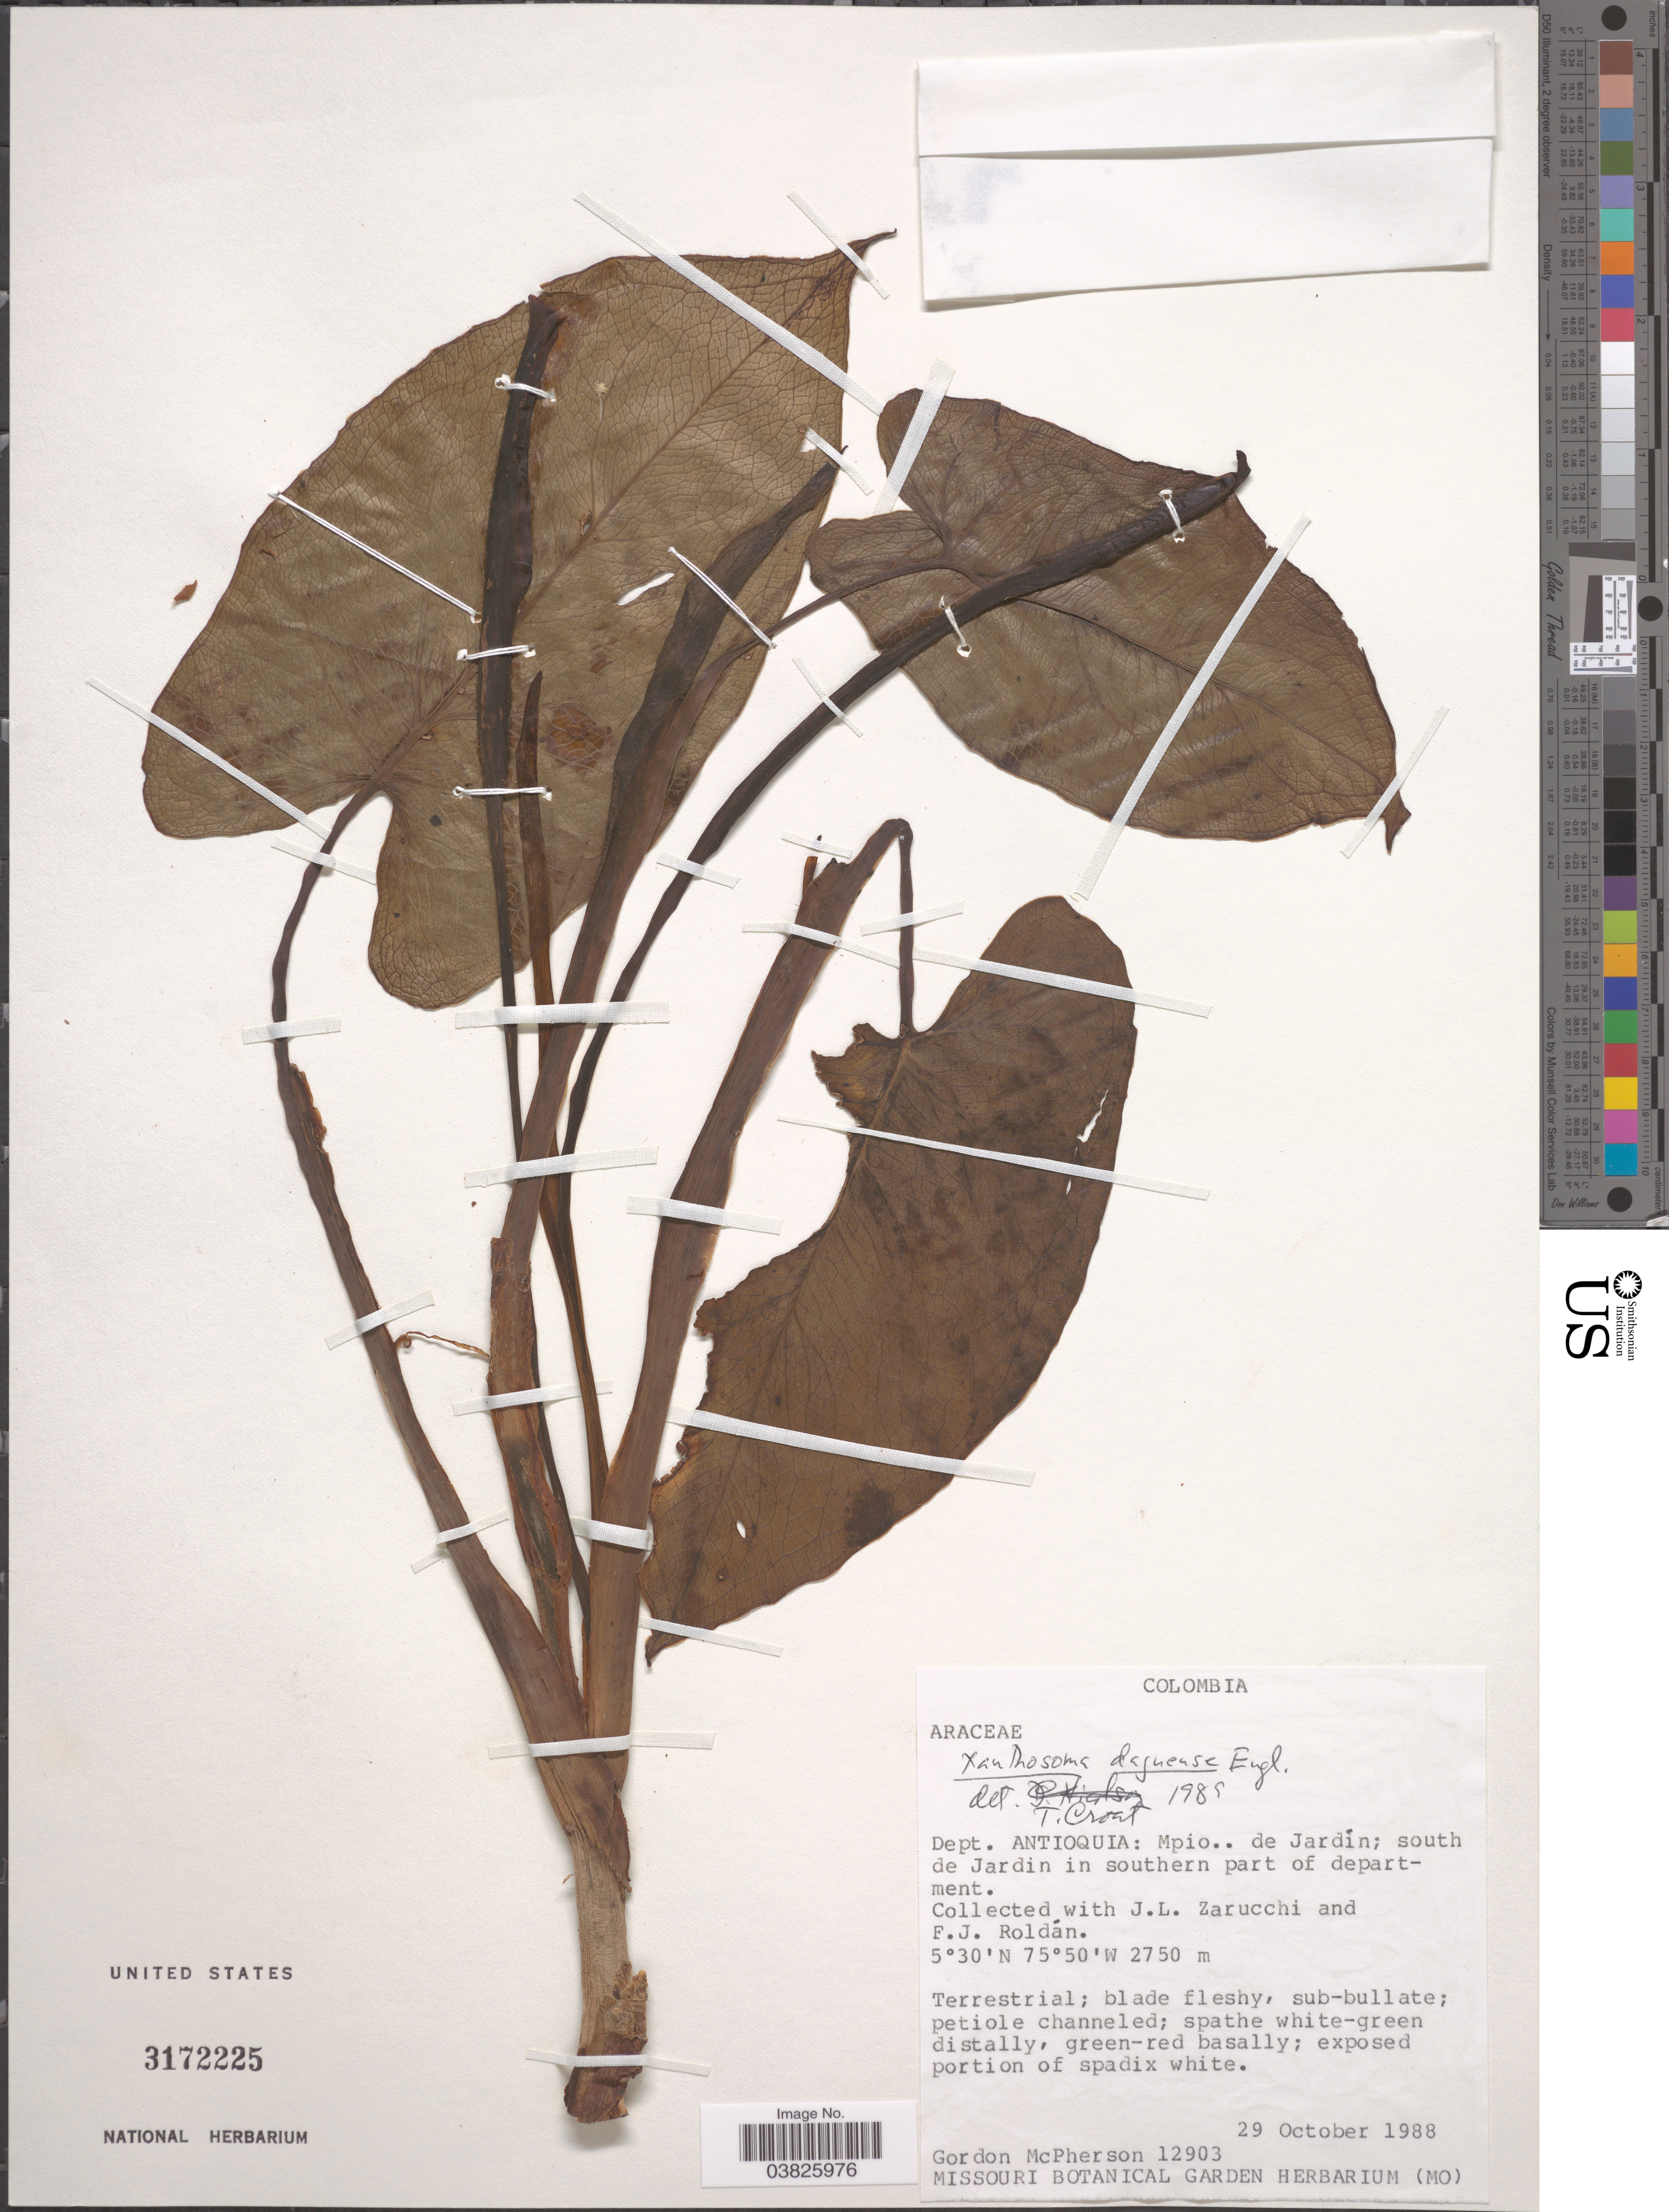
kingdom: Plantae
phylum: Tracheophyta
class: Liliopsida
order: Alismatales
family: Araceae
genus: Xanthosoma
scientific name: Xanthosoma daguense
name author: Engl.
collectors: G. McPherson, J. L. Zarucchi & F. J. Roldán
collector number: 12903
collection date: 1988-10-29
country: Colombia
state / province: Antioquia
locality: Dept. Antioquia: Mpio.. de Jardín; south de Jardin in southern part of department.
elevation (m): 2750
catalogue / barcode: US 3172225